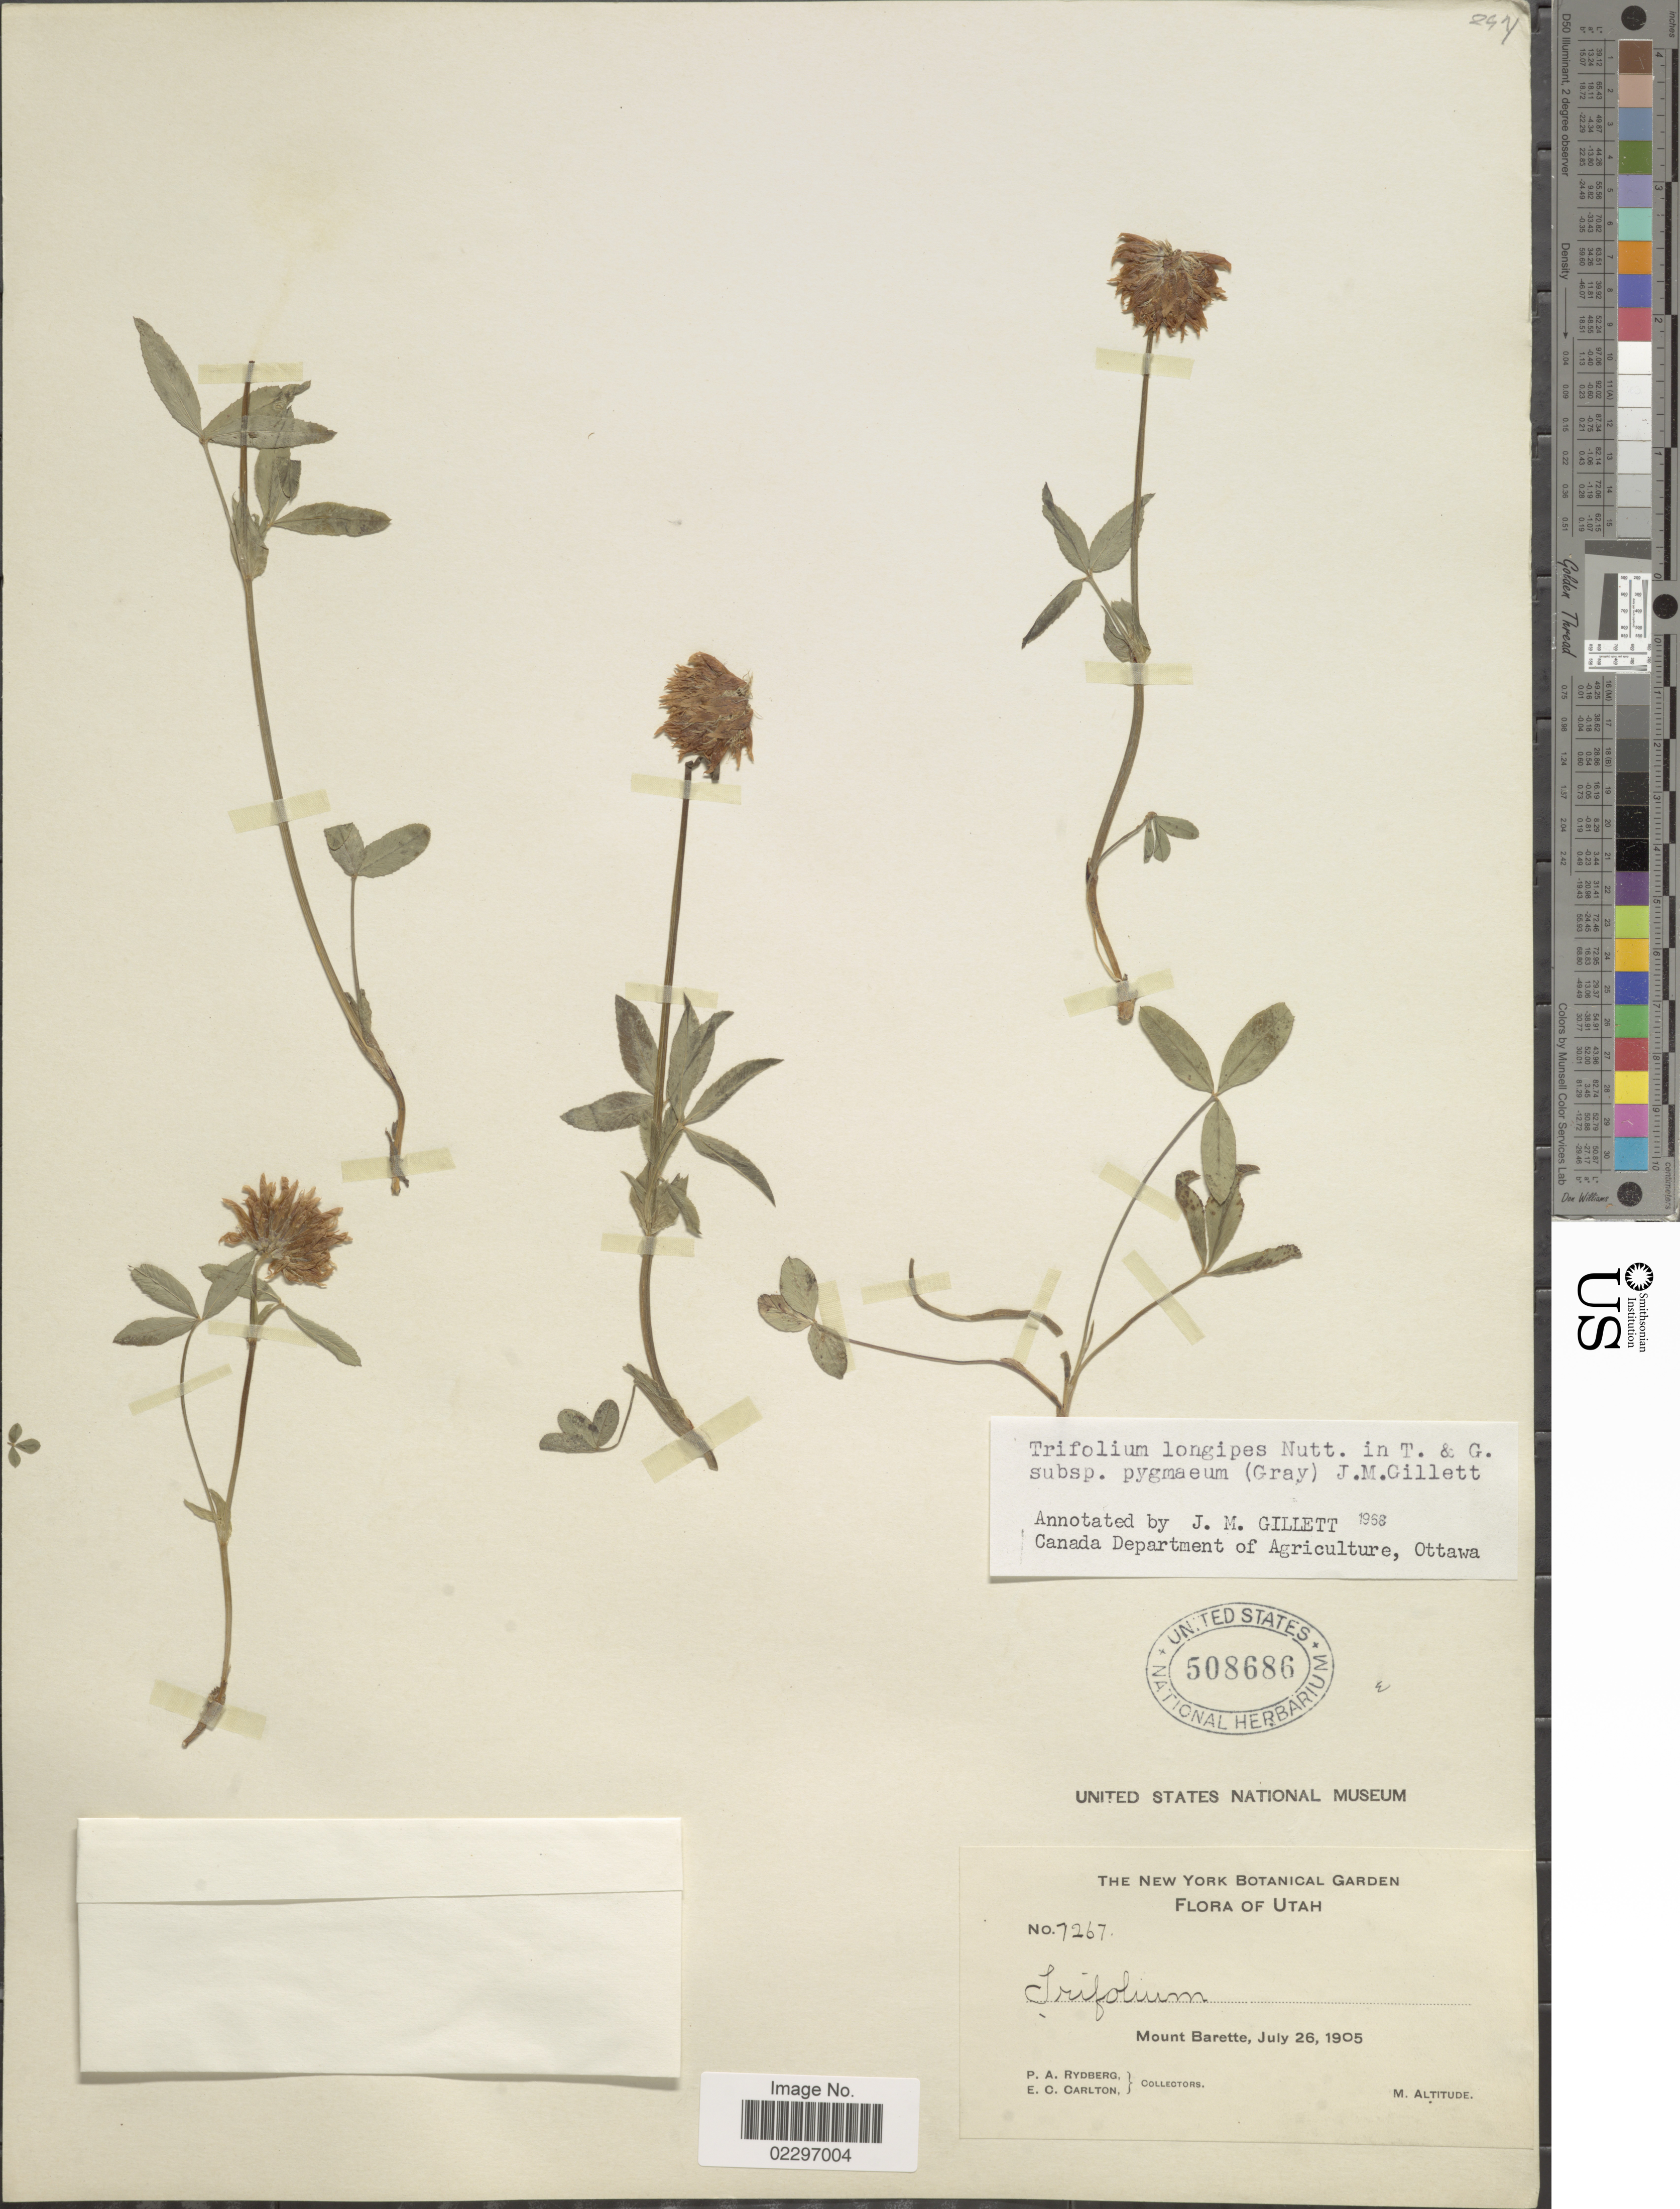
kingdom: Plantae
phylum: Tracheophyta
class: Magnoliopsida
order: Fabales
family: Fabaceae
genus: Trifolium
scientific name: Trifolium longipes var. pygmaeum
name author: A. Gray in Ives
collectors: P. A. Rydberg & E. Carlton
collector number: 7267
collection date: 1905-07-26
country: United States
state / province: Utah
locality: Mount Barrette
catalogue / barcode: US 508686